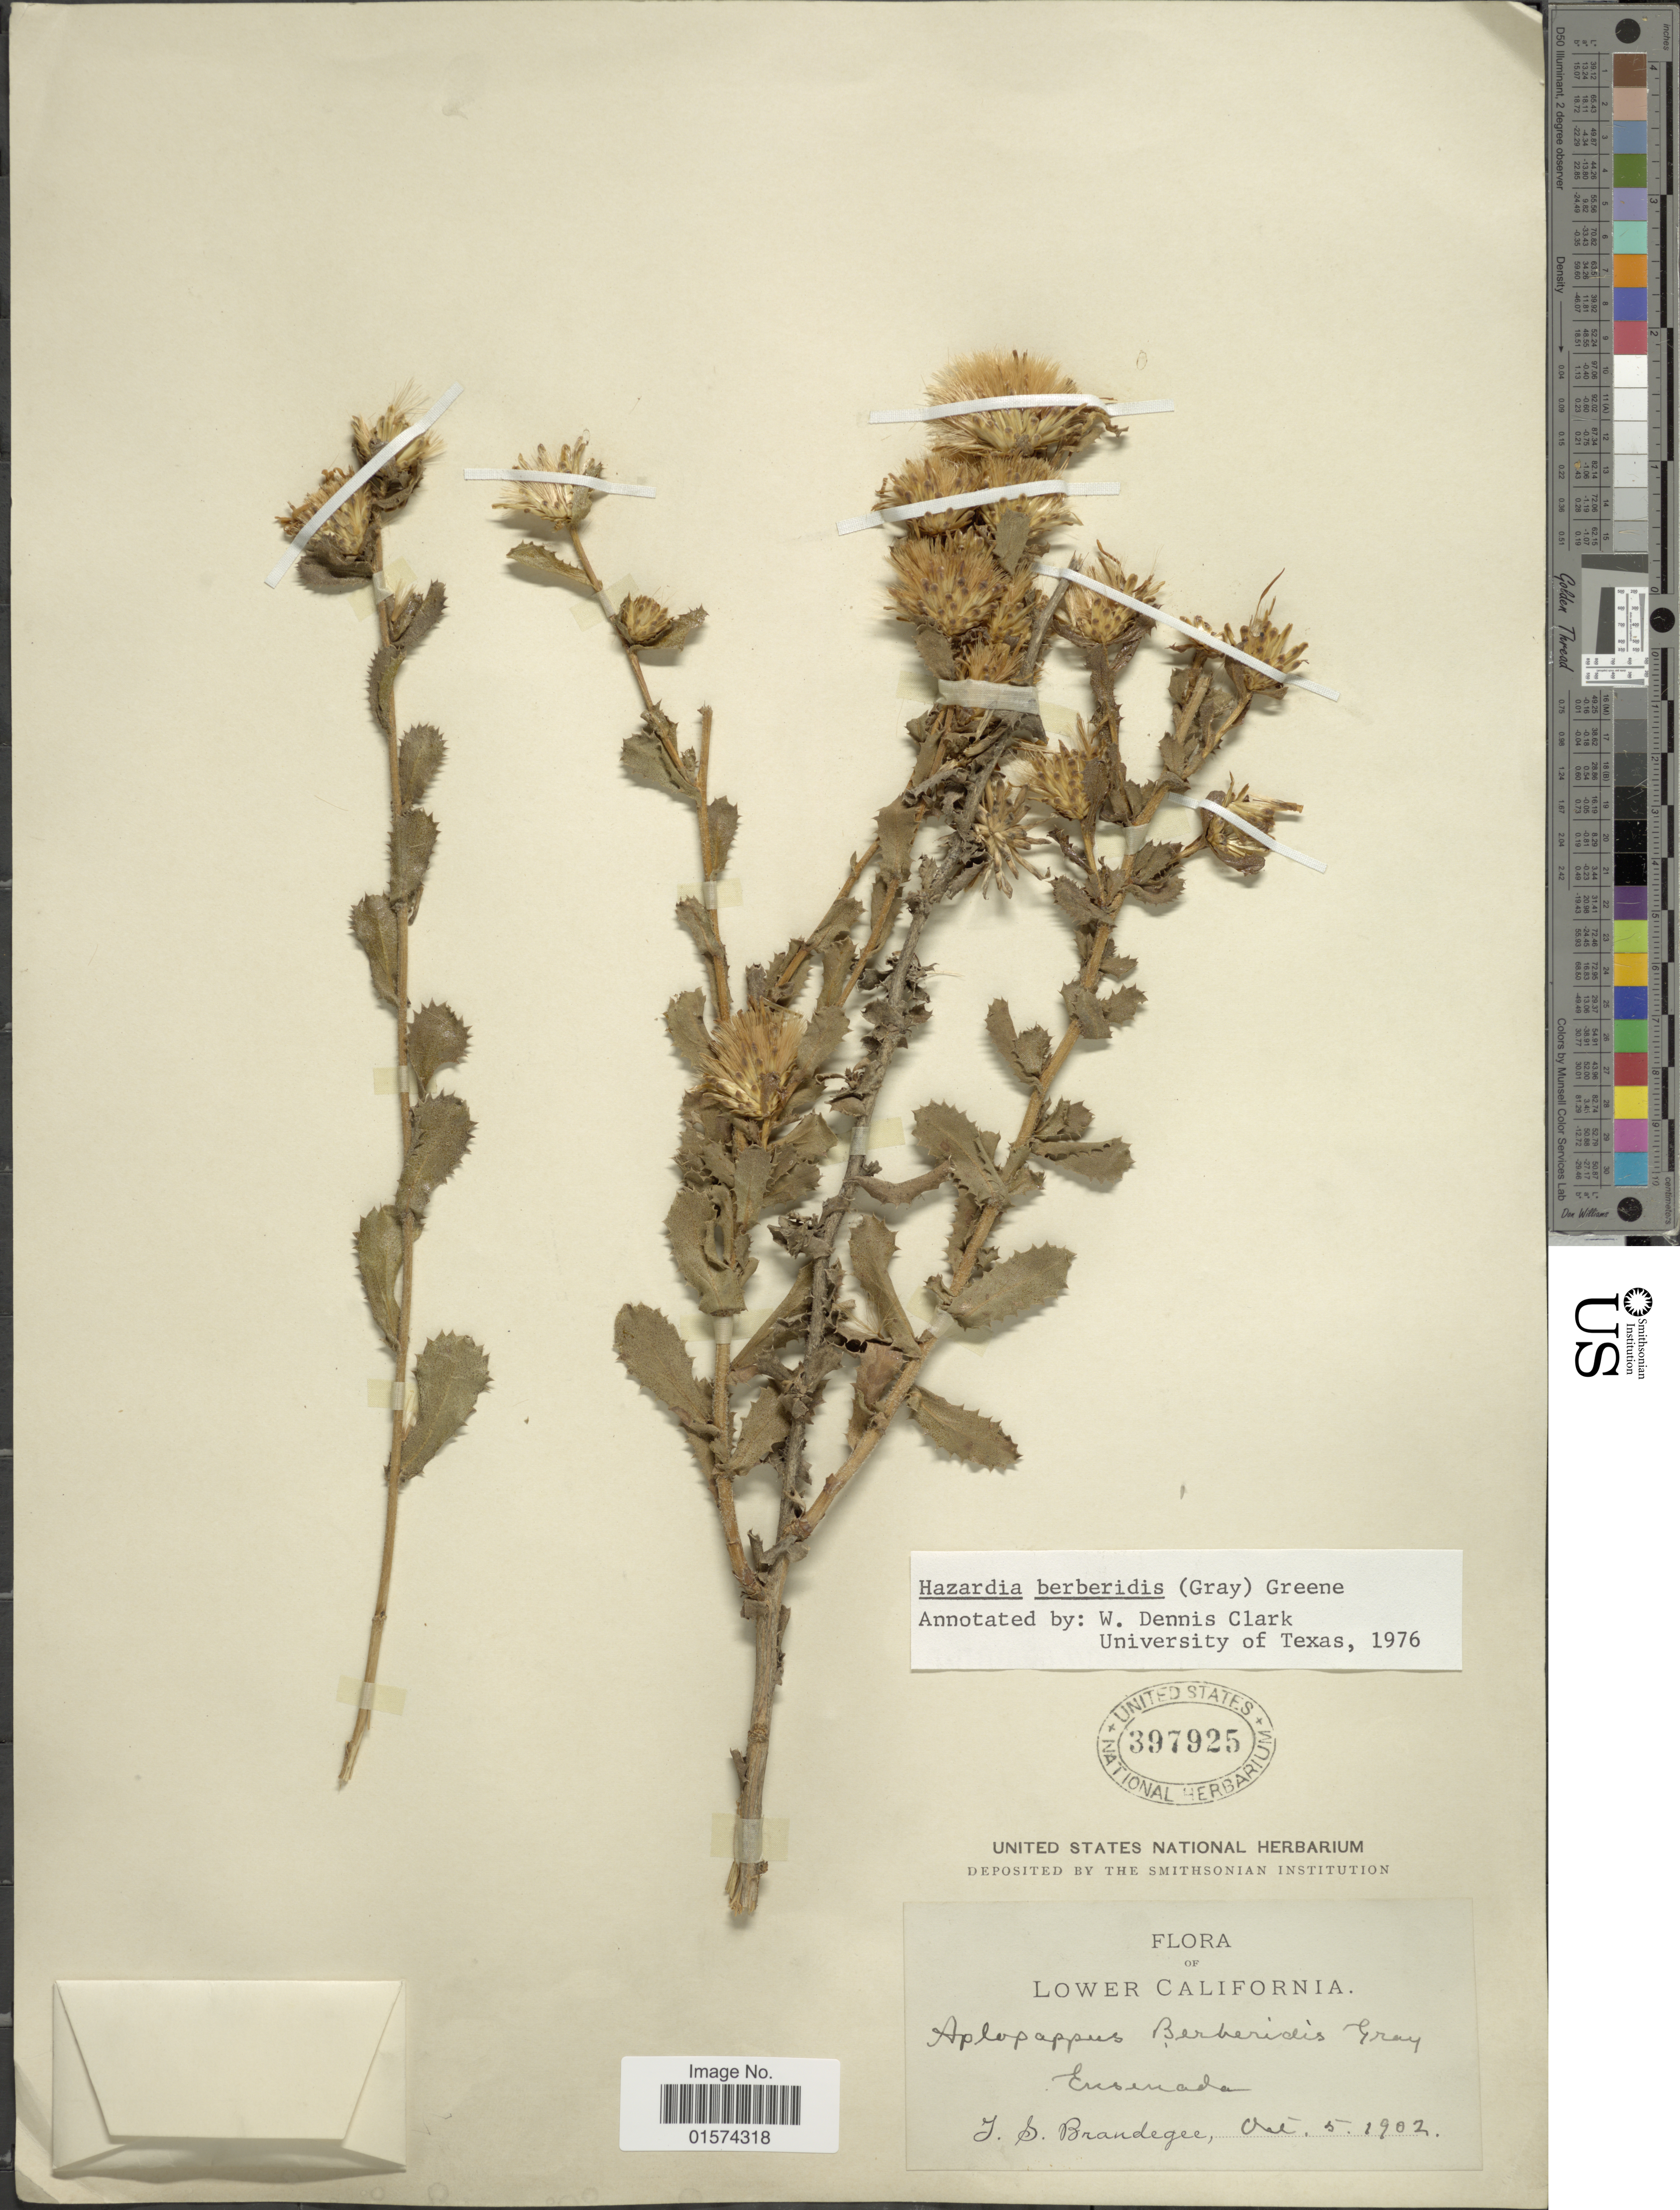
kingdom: Plantae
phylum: Tracheophyta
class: Magnoliopsida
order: Asterales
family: Asteraceae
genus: Hazardia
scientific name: Hazardia berberidis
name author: (A. Gray) Greene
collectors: T. S. Brandegee (herbarium)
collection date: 1902-10-05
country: Mexico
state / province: Baja California Sur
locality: Lower California, Ensenada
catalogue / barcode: US 397925